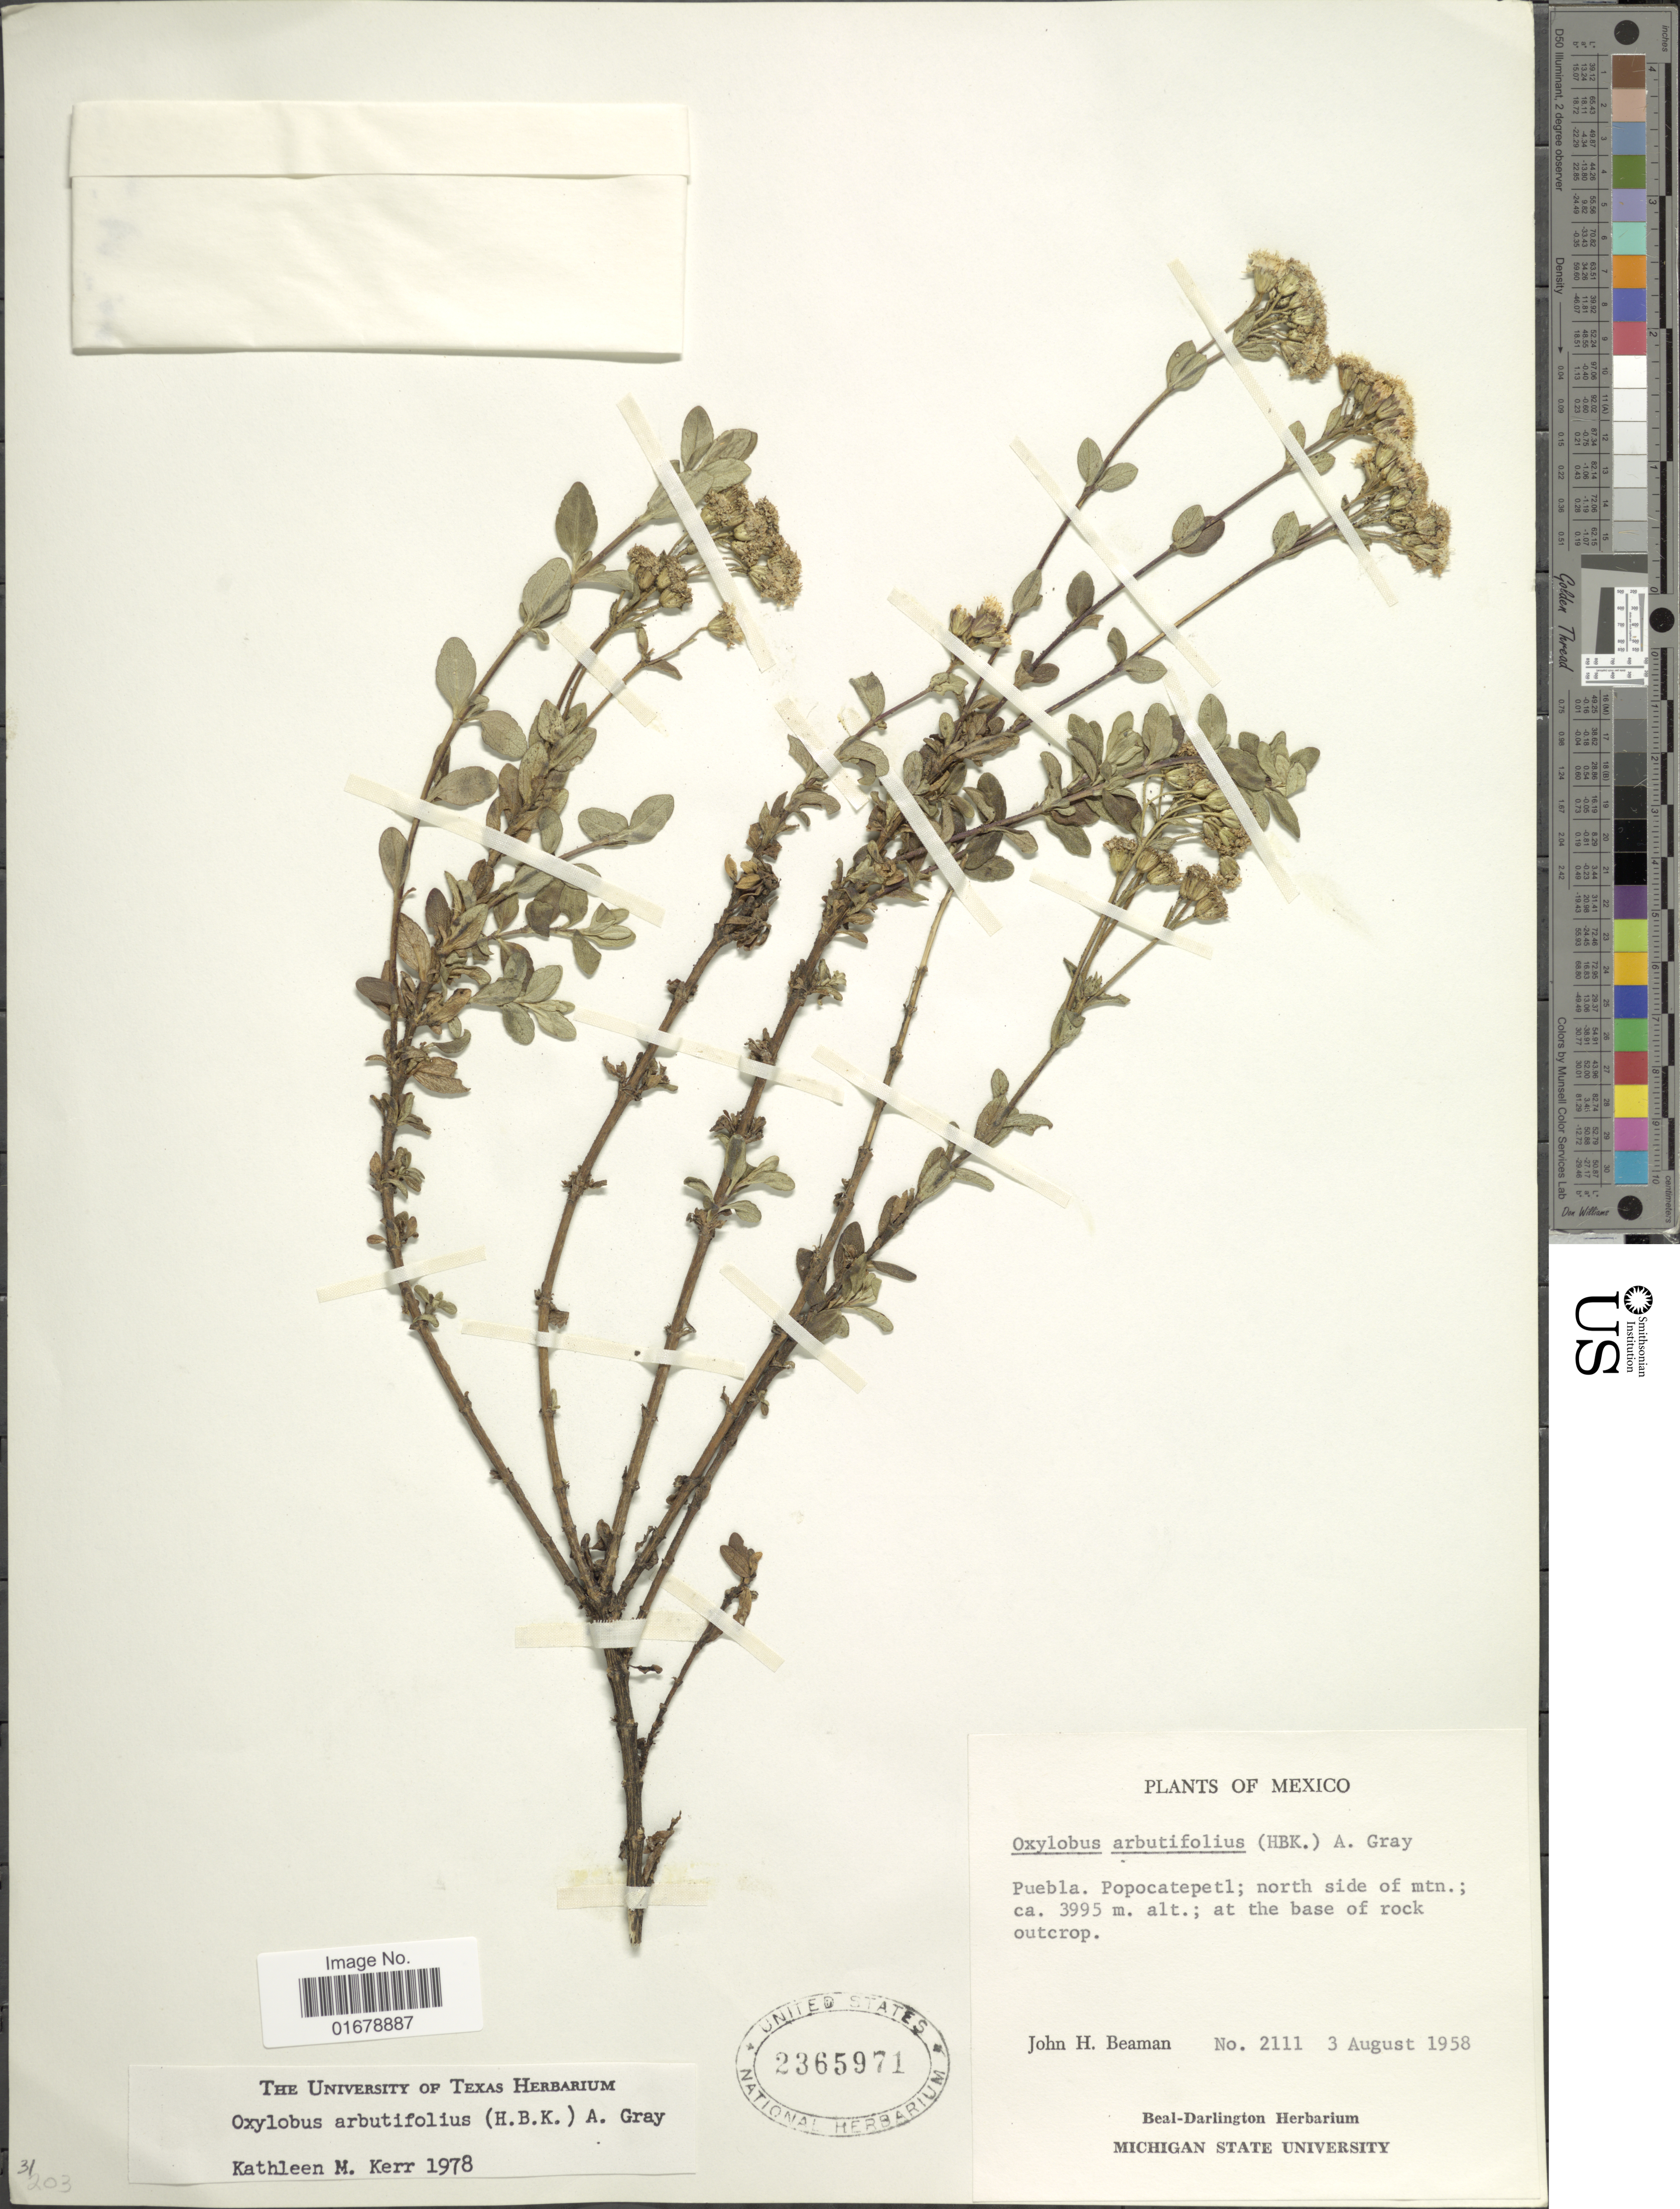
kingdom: Plantae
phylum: Tracheophyta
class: Magnoliopsida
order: Asterales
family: Asteraceae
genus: Oxylobus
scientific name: Oxylobus arbutifolius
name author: (Kunth) A. Gray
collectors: J. H. Beaman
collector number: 2111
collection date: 1958-08-03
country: Mexico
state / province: Puebla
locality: Mexico. Puebla. Popocatepetl; north side of mtn. at the base of rock outcrop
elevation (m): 3995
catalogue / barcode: US 2365971